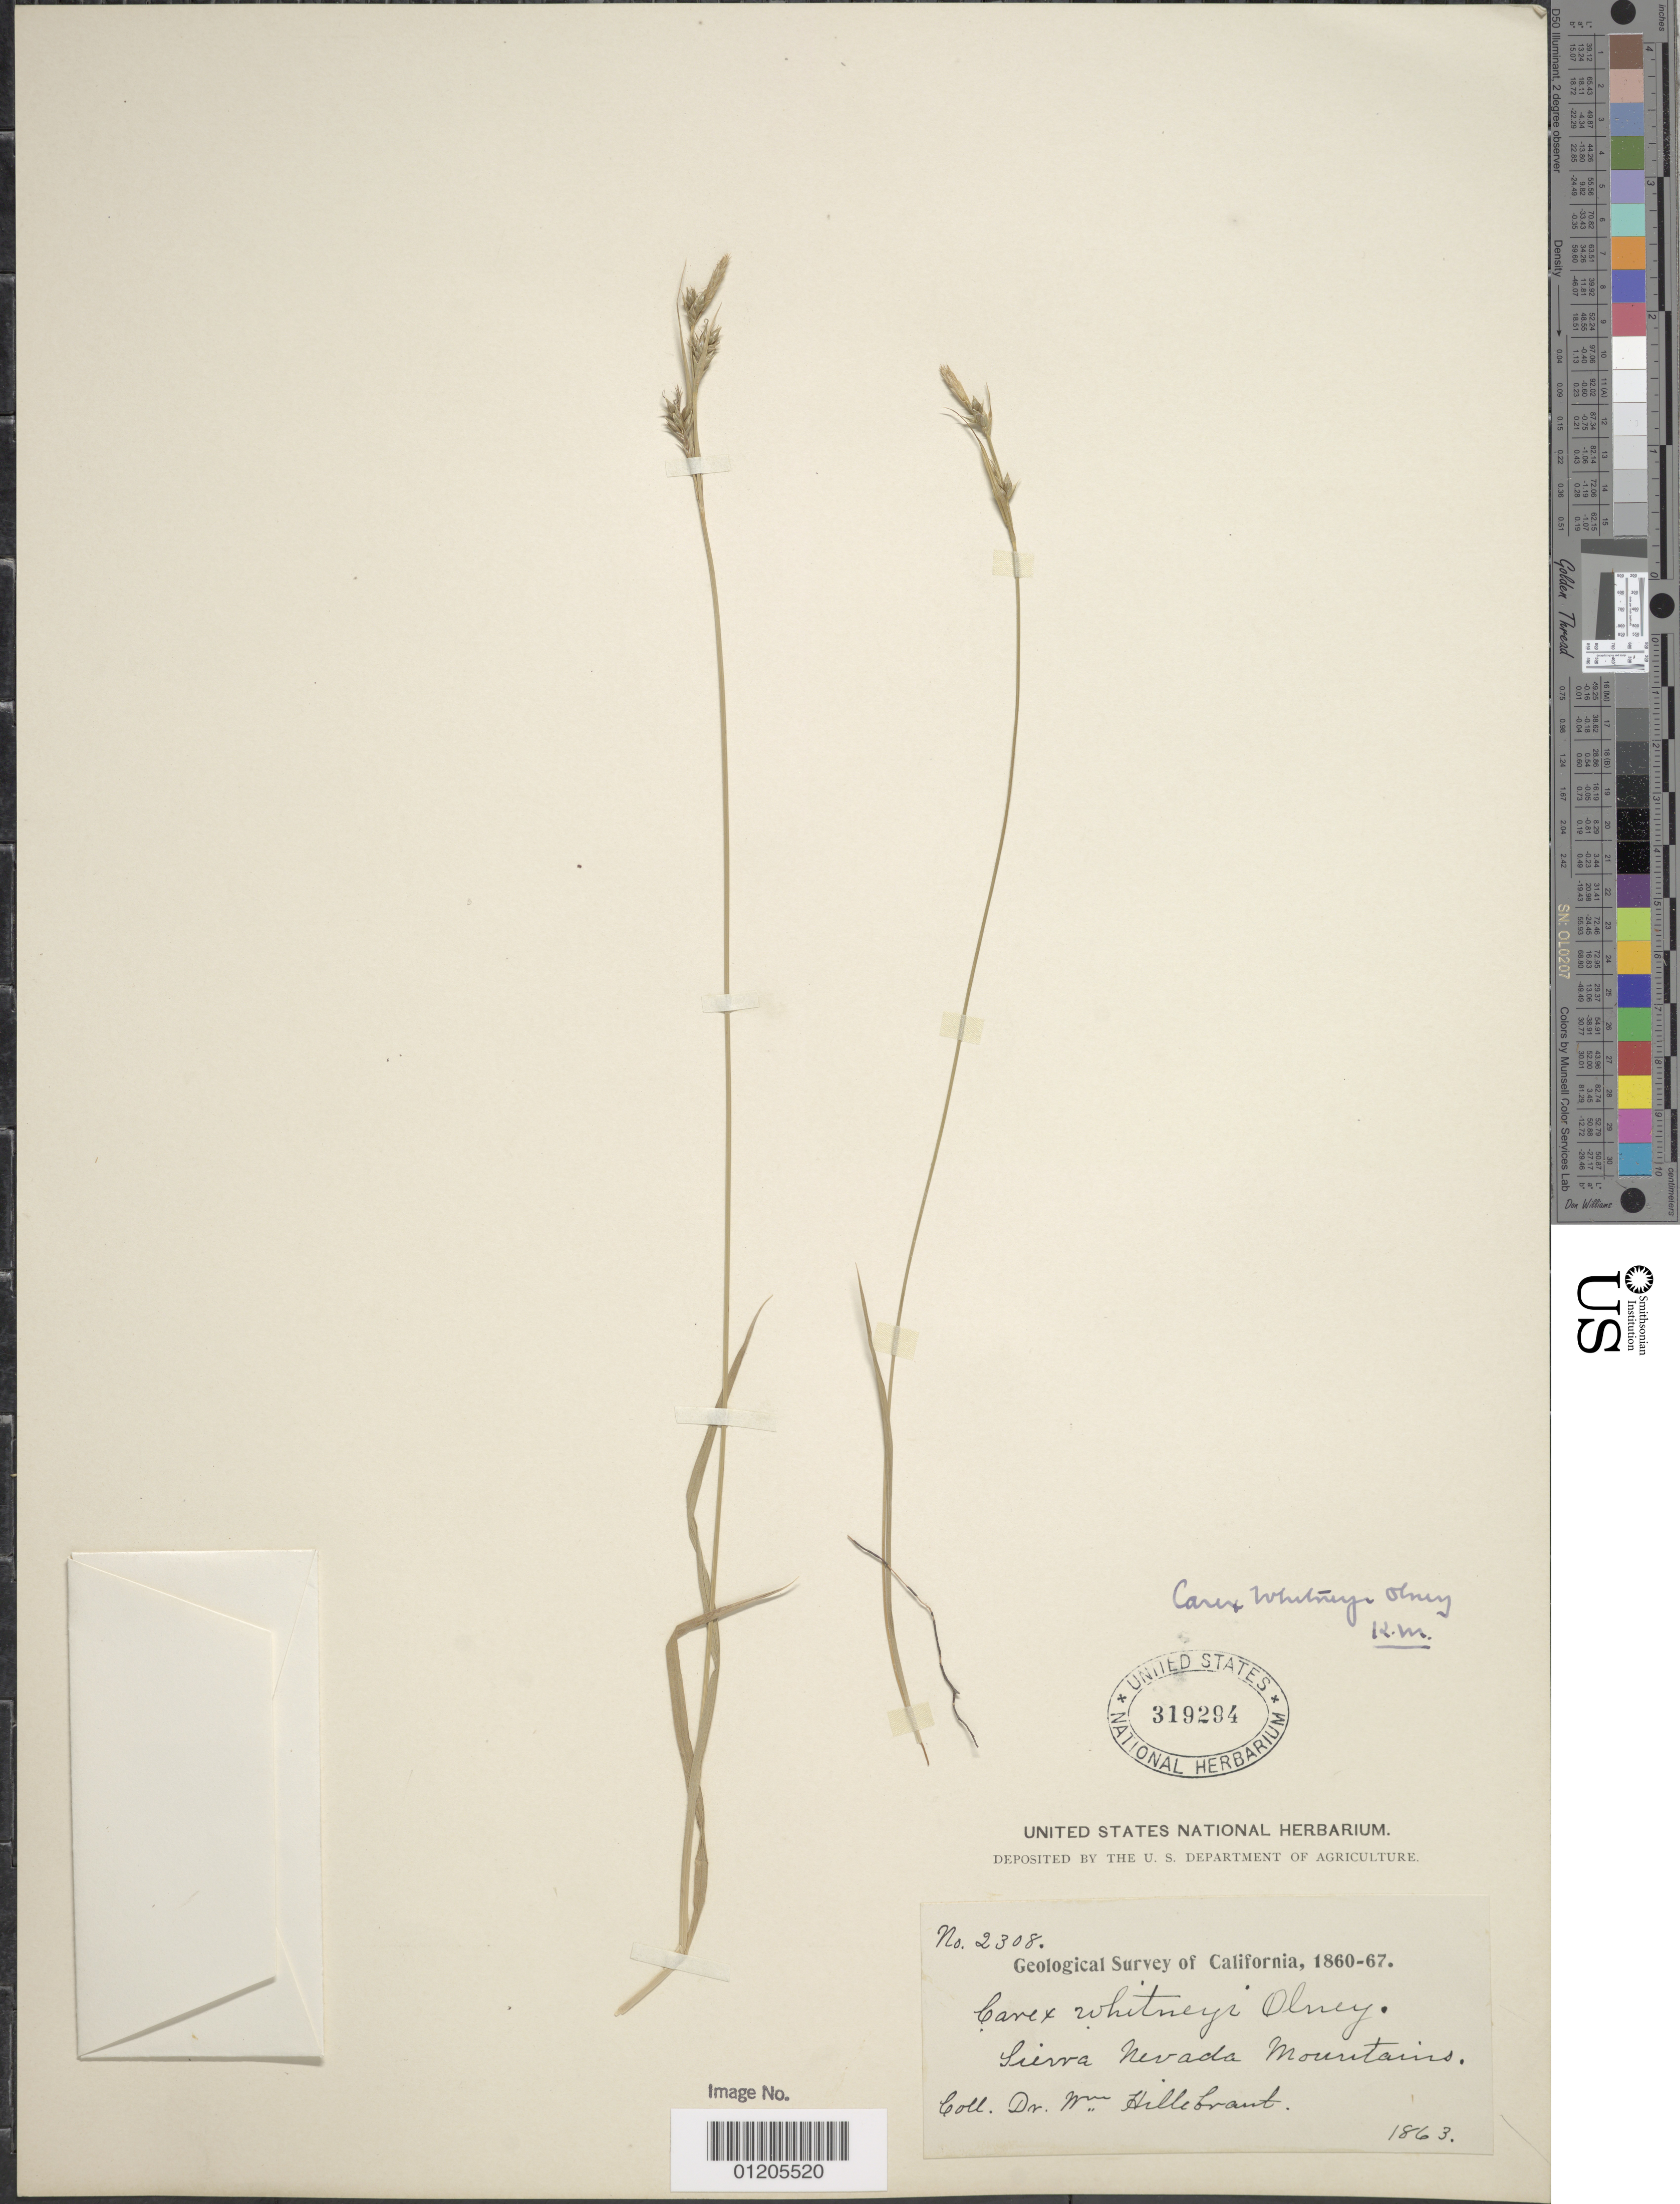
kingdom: Plantae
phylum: Tracheophyta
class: Liliopsida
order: Poales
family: Cyperaceae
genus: Carex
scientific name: Carex whitneyi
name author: Olney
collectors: W. Hillebrand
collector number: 2308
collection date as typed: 1863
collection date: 1863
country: United States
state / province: California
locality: Sierra Nevada Mts.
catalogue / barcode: US 319294